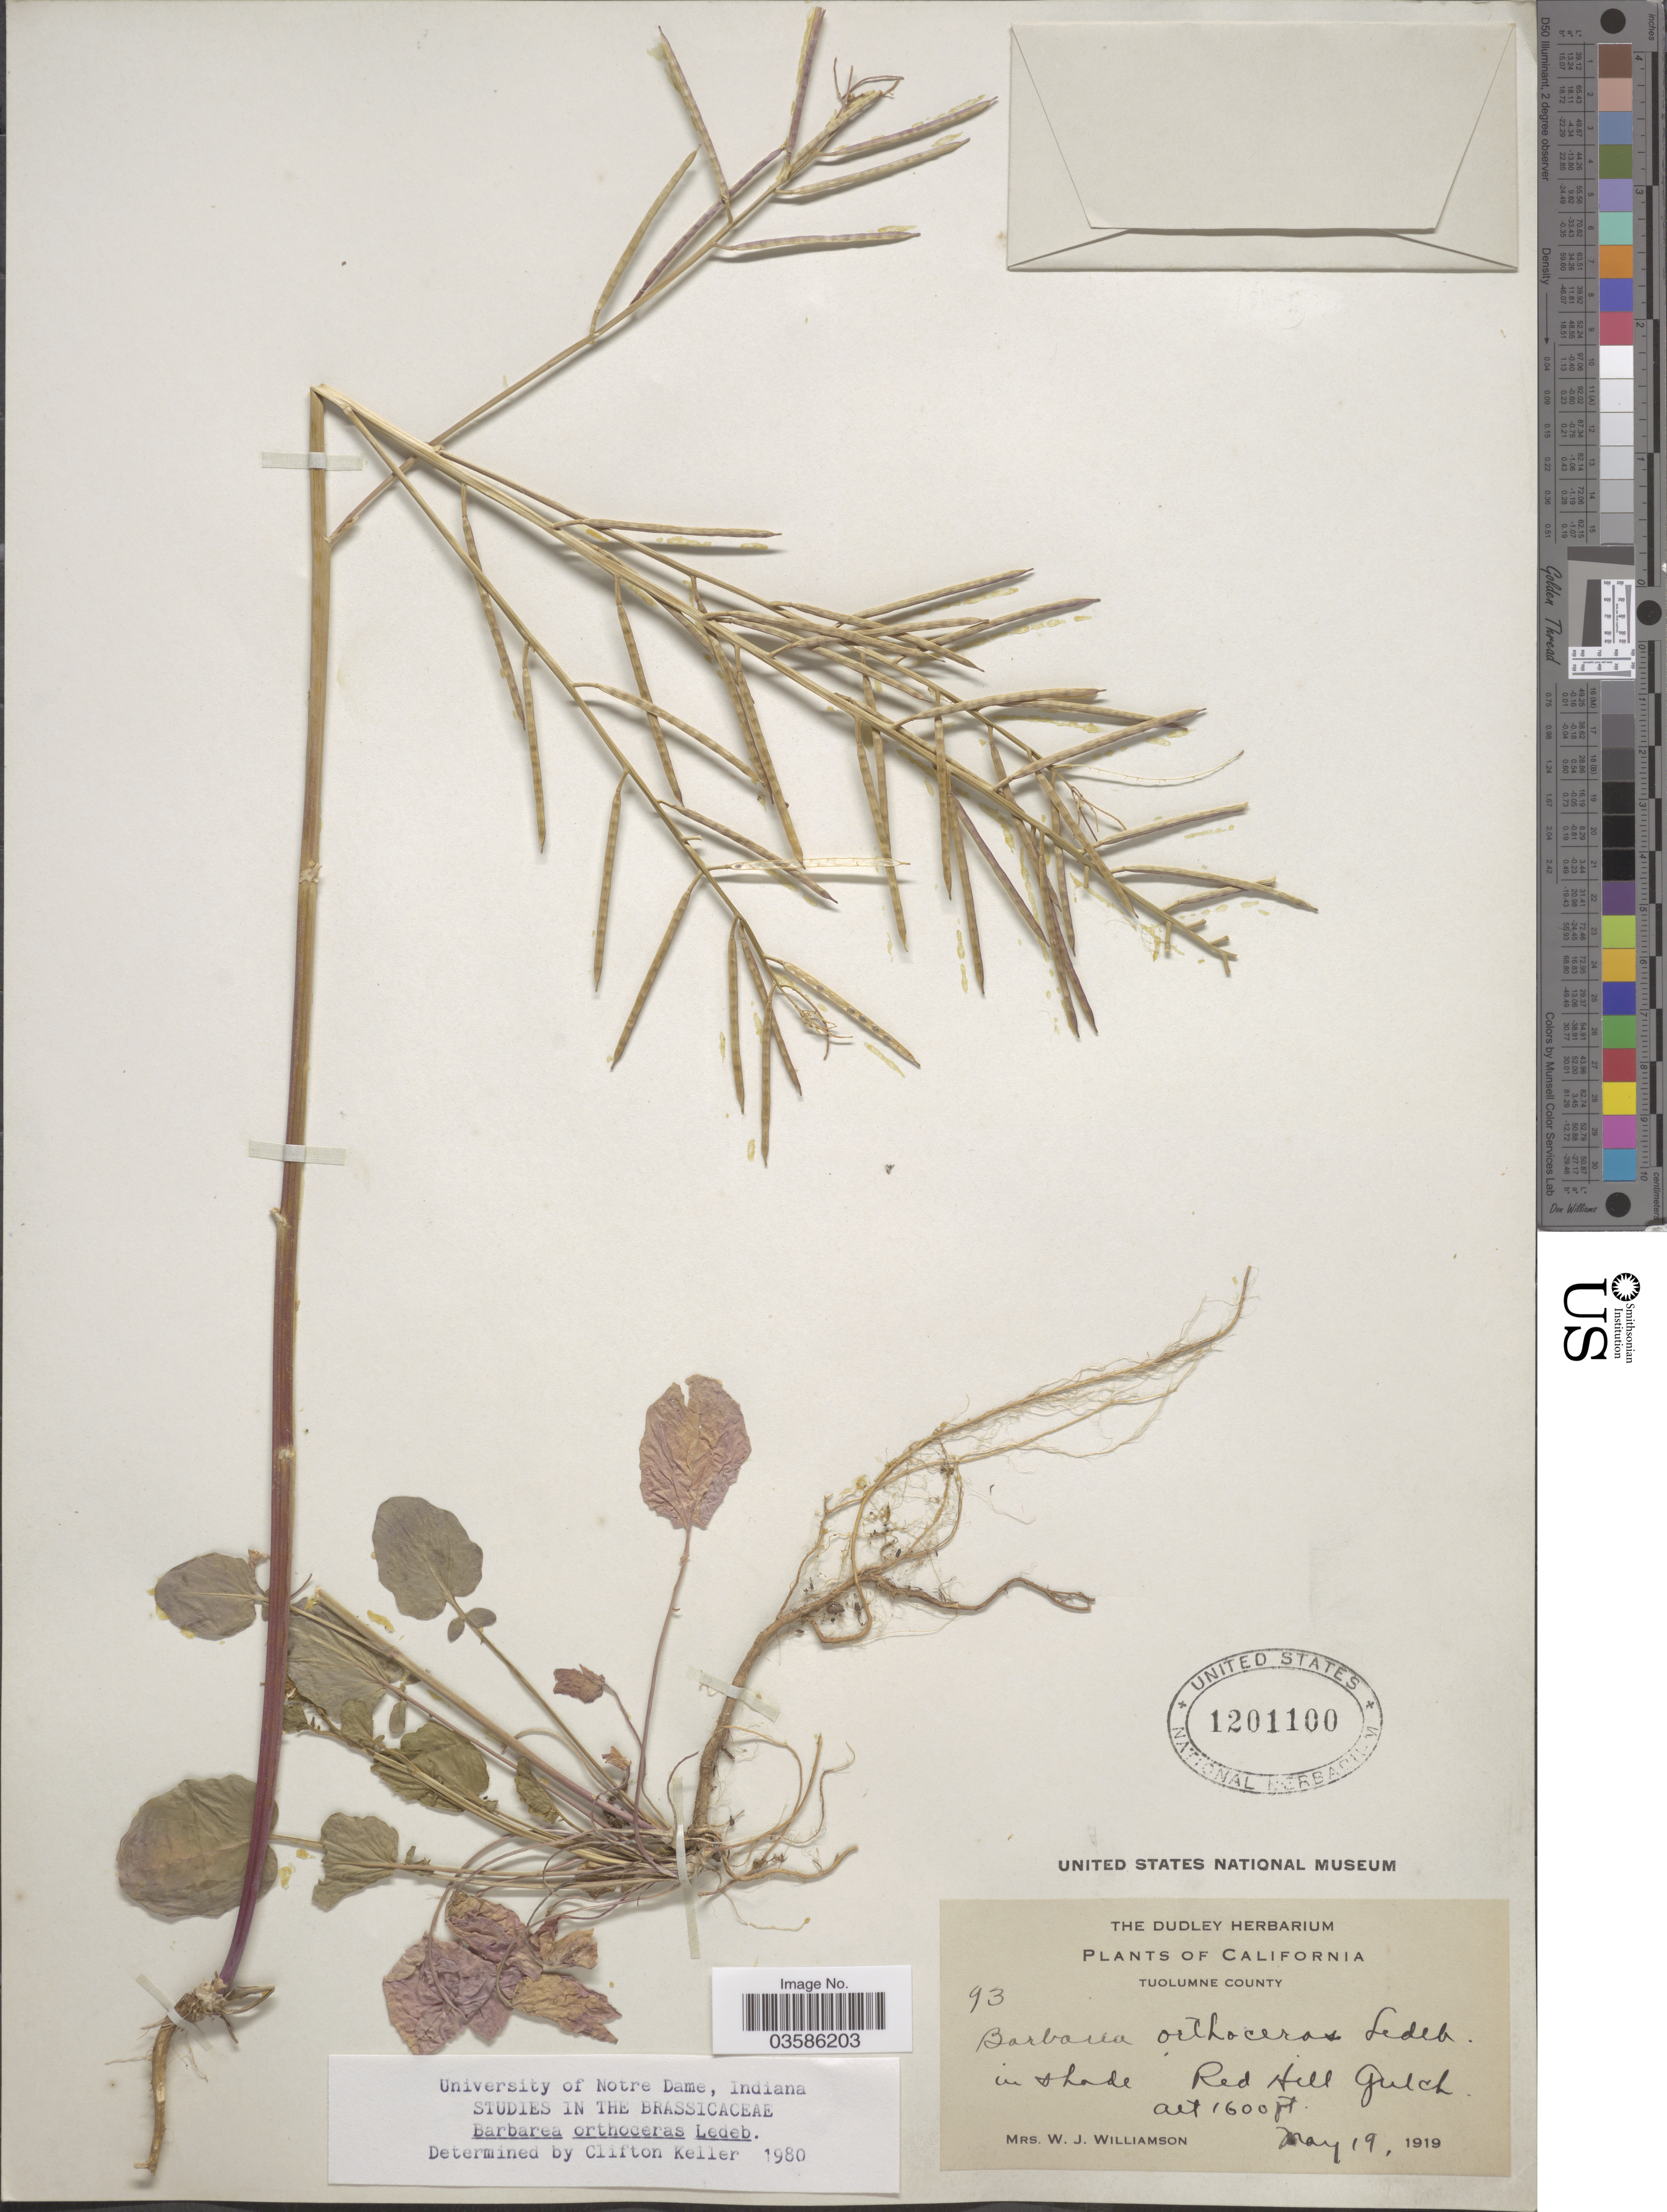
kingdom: Plantae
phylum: Tracheophyta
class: Magnoliopsida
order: Brassicales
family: Brassicaceae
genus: Barbarea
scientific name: Barbarea orthoceras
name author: Ledeb.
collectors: W. Williamson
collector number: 93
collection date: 1919-05-19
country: United States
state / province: California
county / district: Tuolumne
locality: Tuolumne County. Red Hill Gulch.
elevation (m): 488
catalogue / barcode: US 1201100